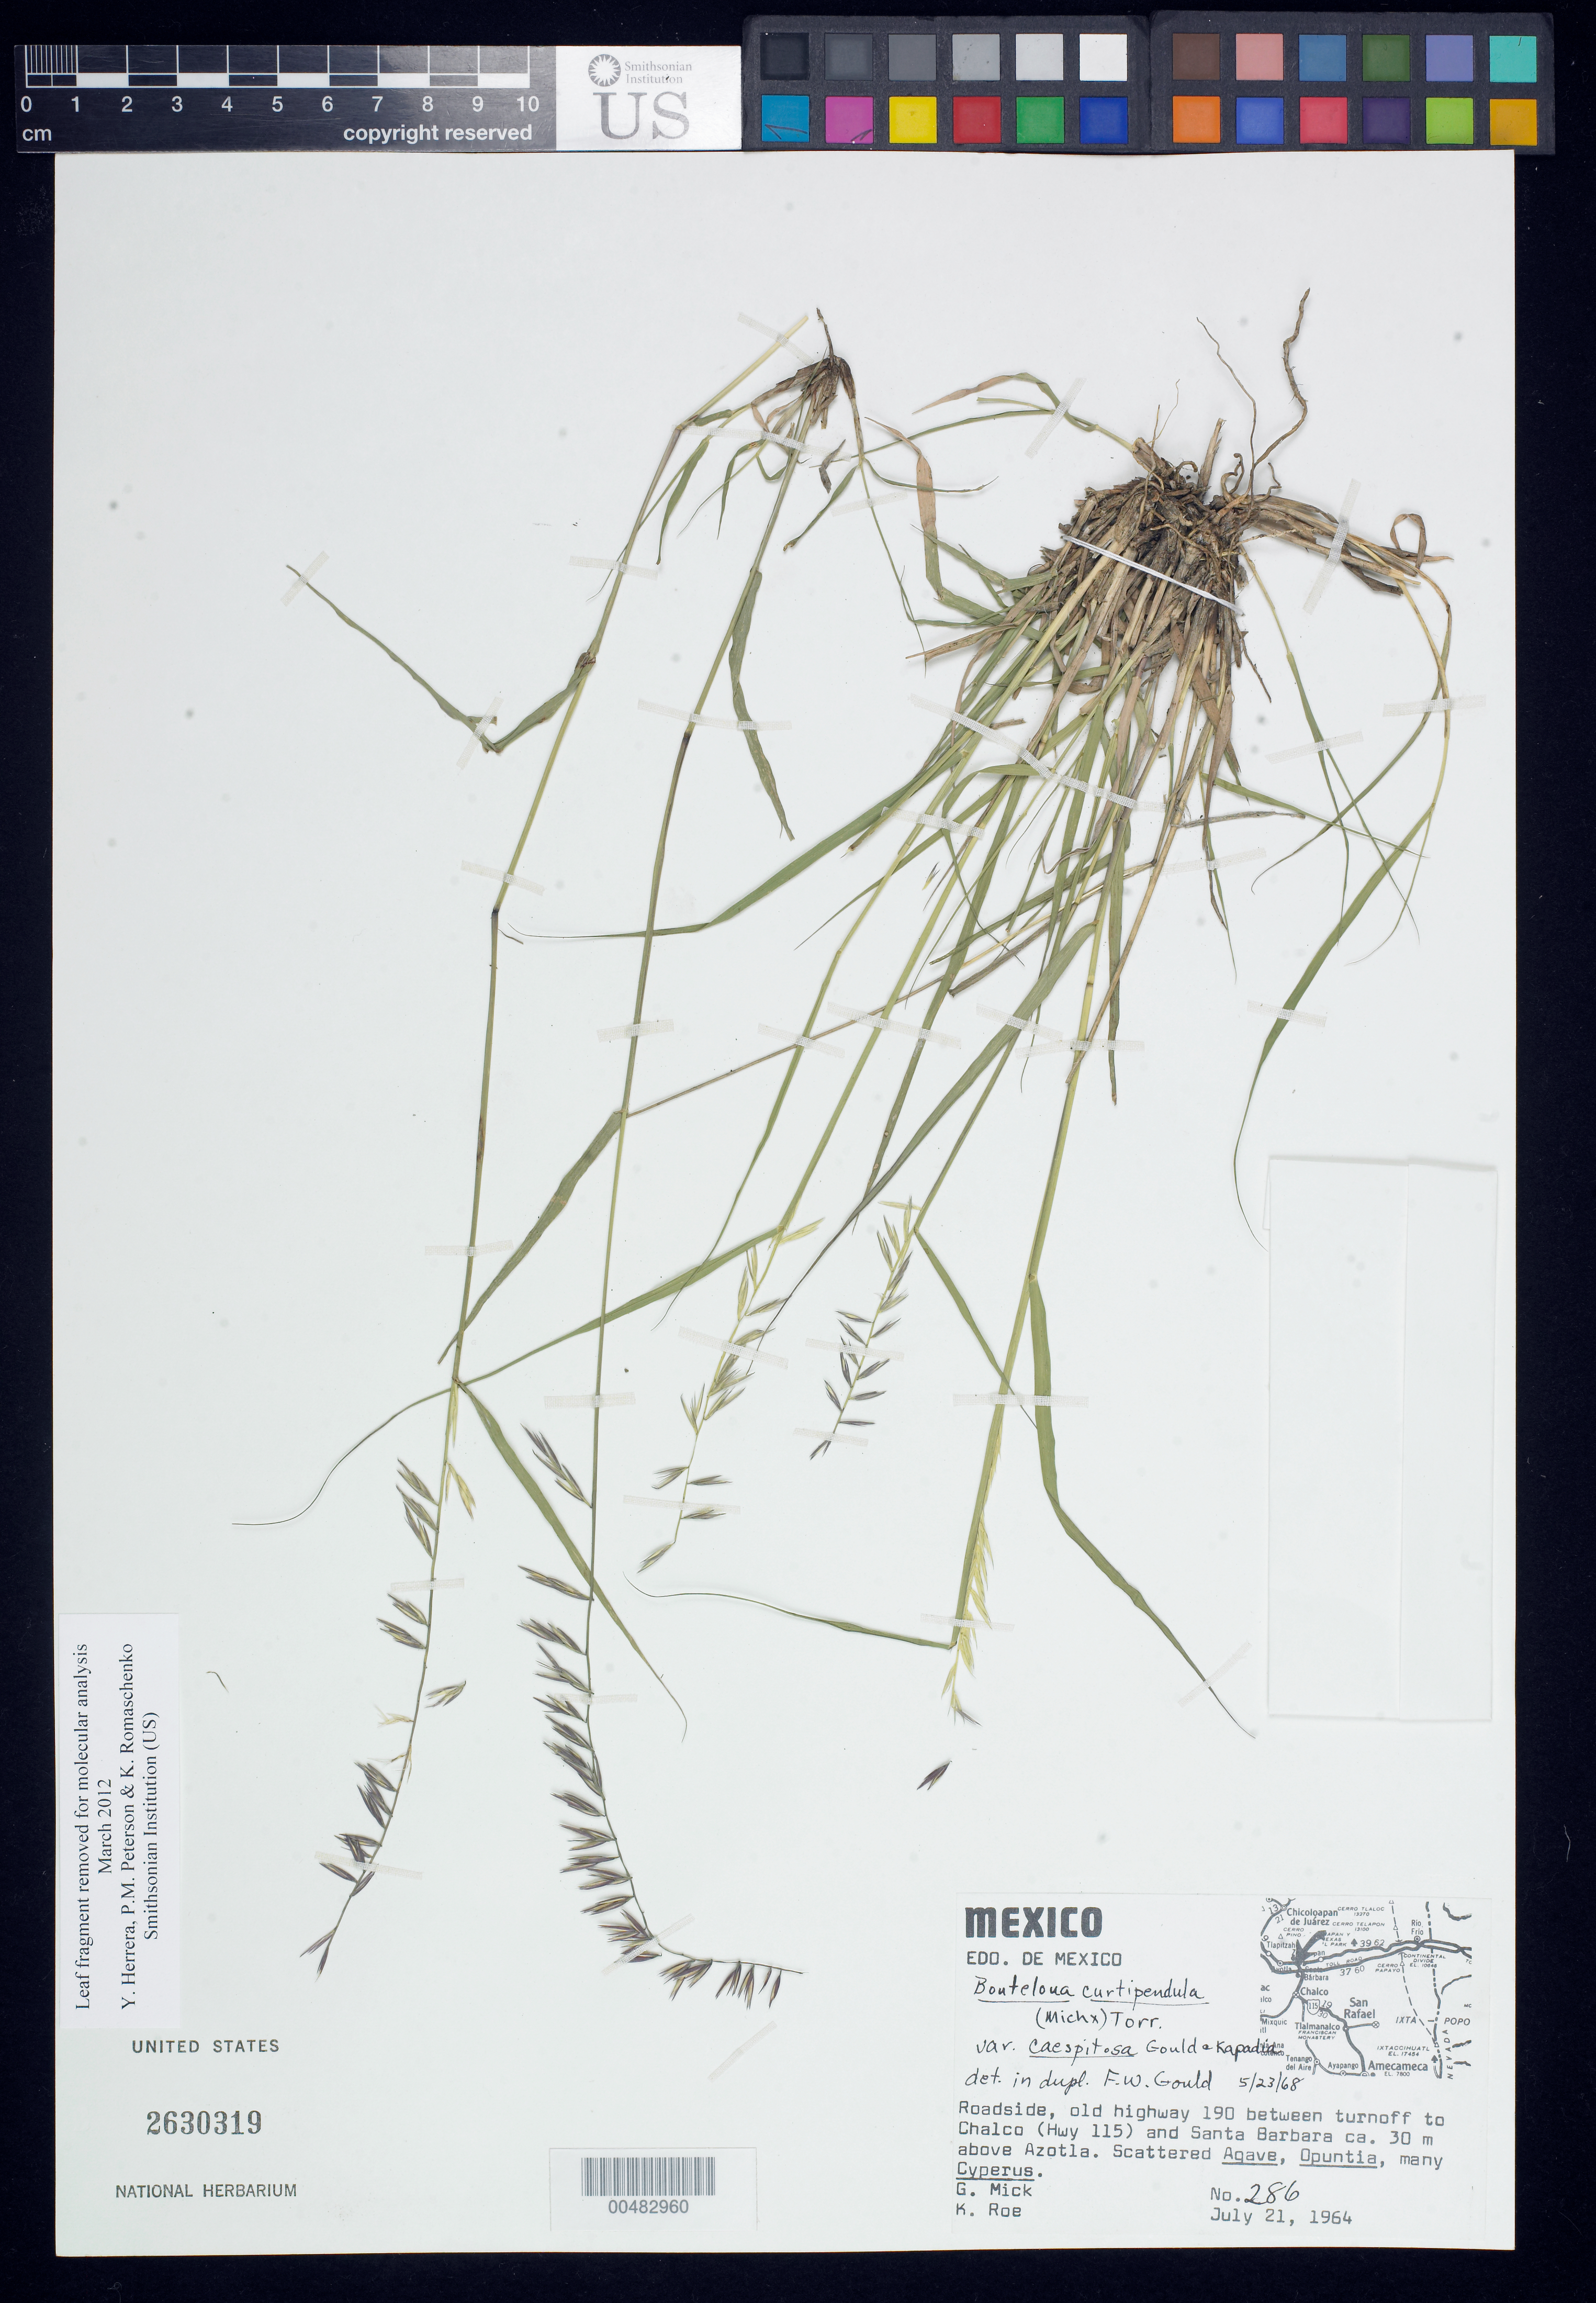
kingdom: Plantae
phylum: Tracheophyta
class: Liliopsida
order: Poales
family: Poaceae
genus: Bouteloua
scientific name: Bouteloua curtipendula var. caespitosa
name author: Gould & Kapadia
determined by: Gould, F. W.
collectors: G. Mick & K. E. Roe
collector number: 286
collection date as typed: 21 Jul 1964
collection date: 1964-07-21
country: Mexico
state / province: México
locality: Old highway 190 between turnoff to Chalco (Hwy 115) and Santa Barbara ca 30 m above Azotla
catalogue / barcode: US 2630319